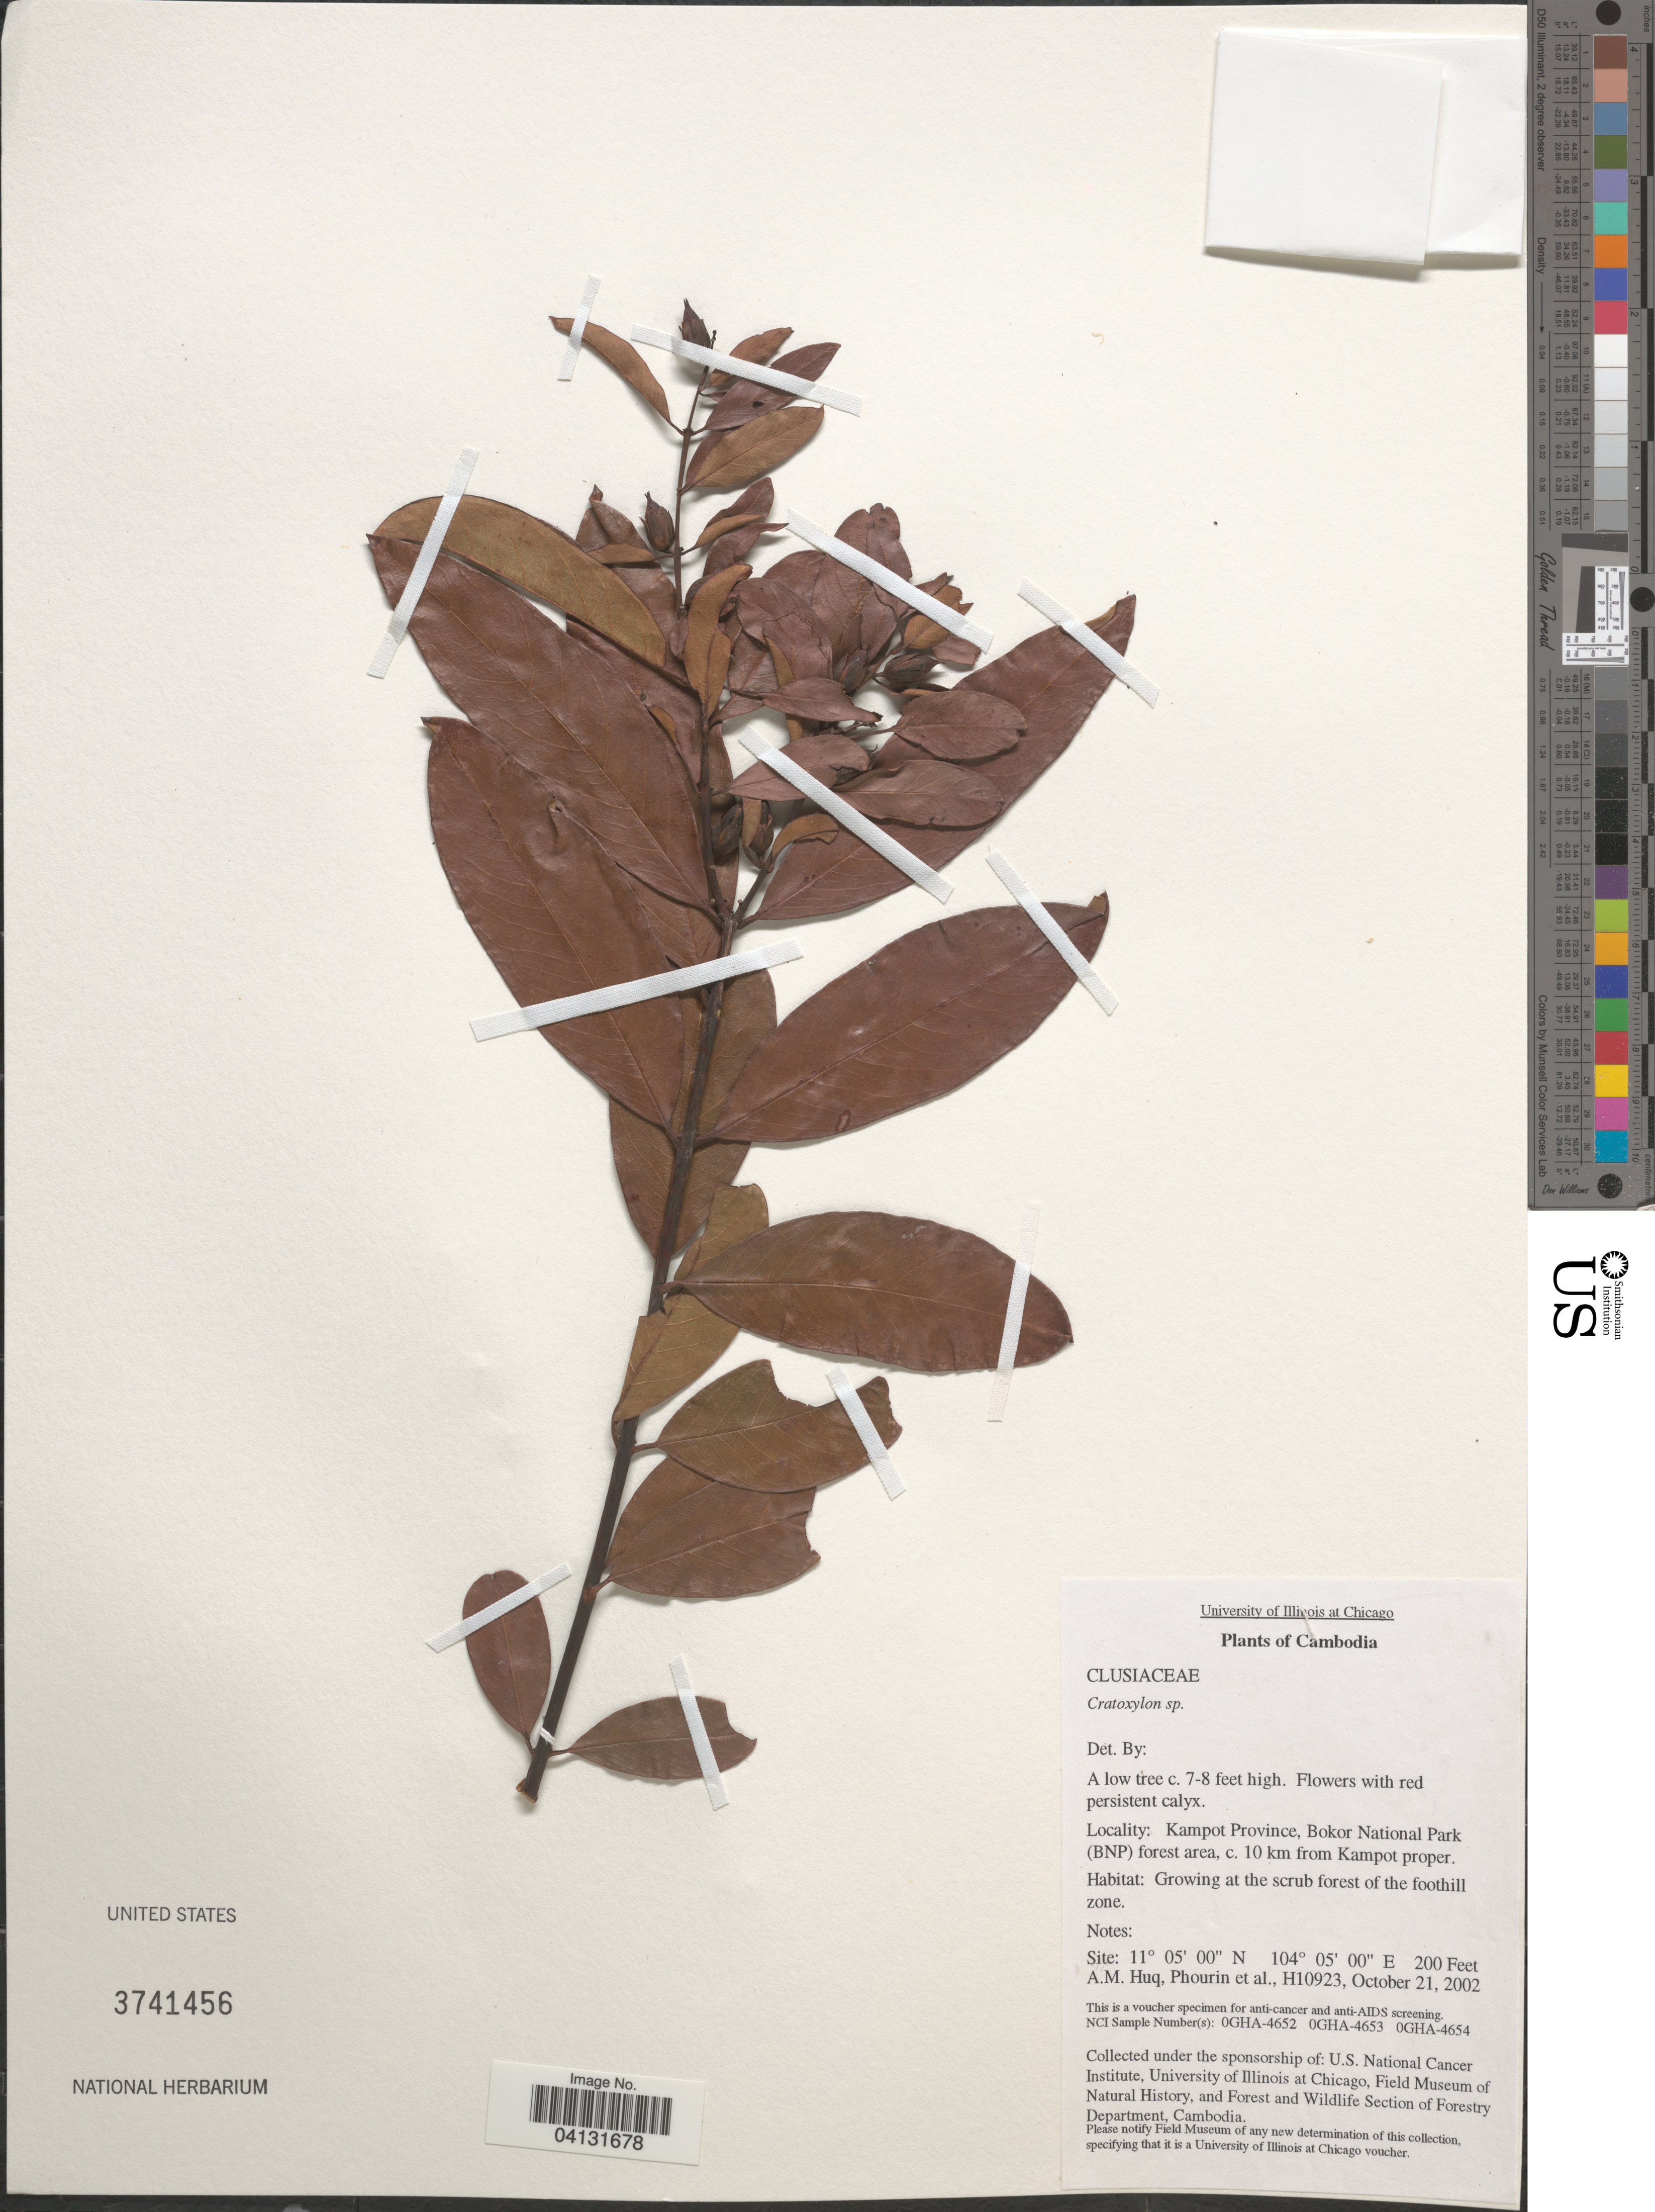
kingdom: Plantae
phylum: Tracheophyta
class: Magnoliopsida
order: Malpighiales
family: Hypericaceae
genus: Cratoxylum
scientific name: Cratoxylum sp.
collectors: A. M. Huq, -- Phourin & et al.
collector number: H10923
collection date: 2002-10-21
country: Cambodia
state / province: Kâmpât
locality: Kampot Province, Bokor National Park (BNP) forest area, c. 10 km from Kampot proper.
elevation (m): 61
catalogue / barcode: US 3741456